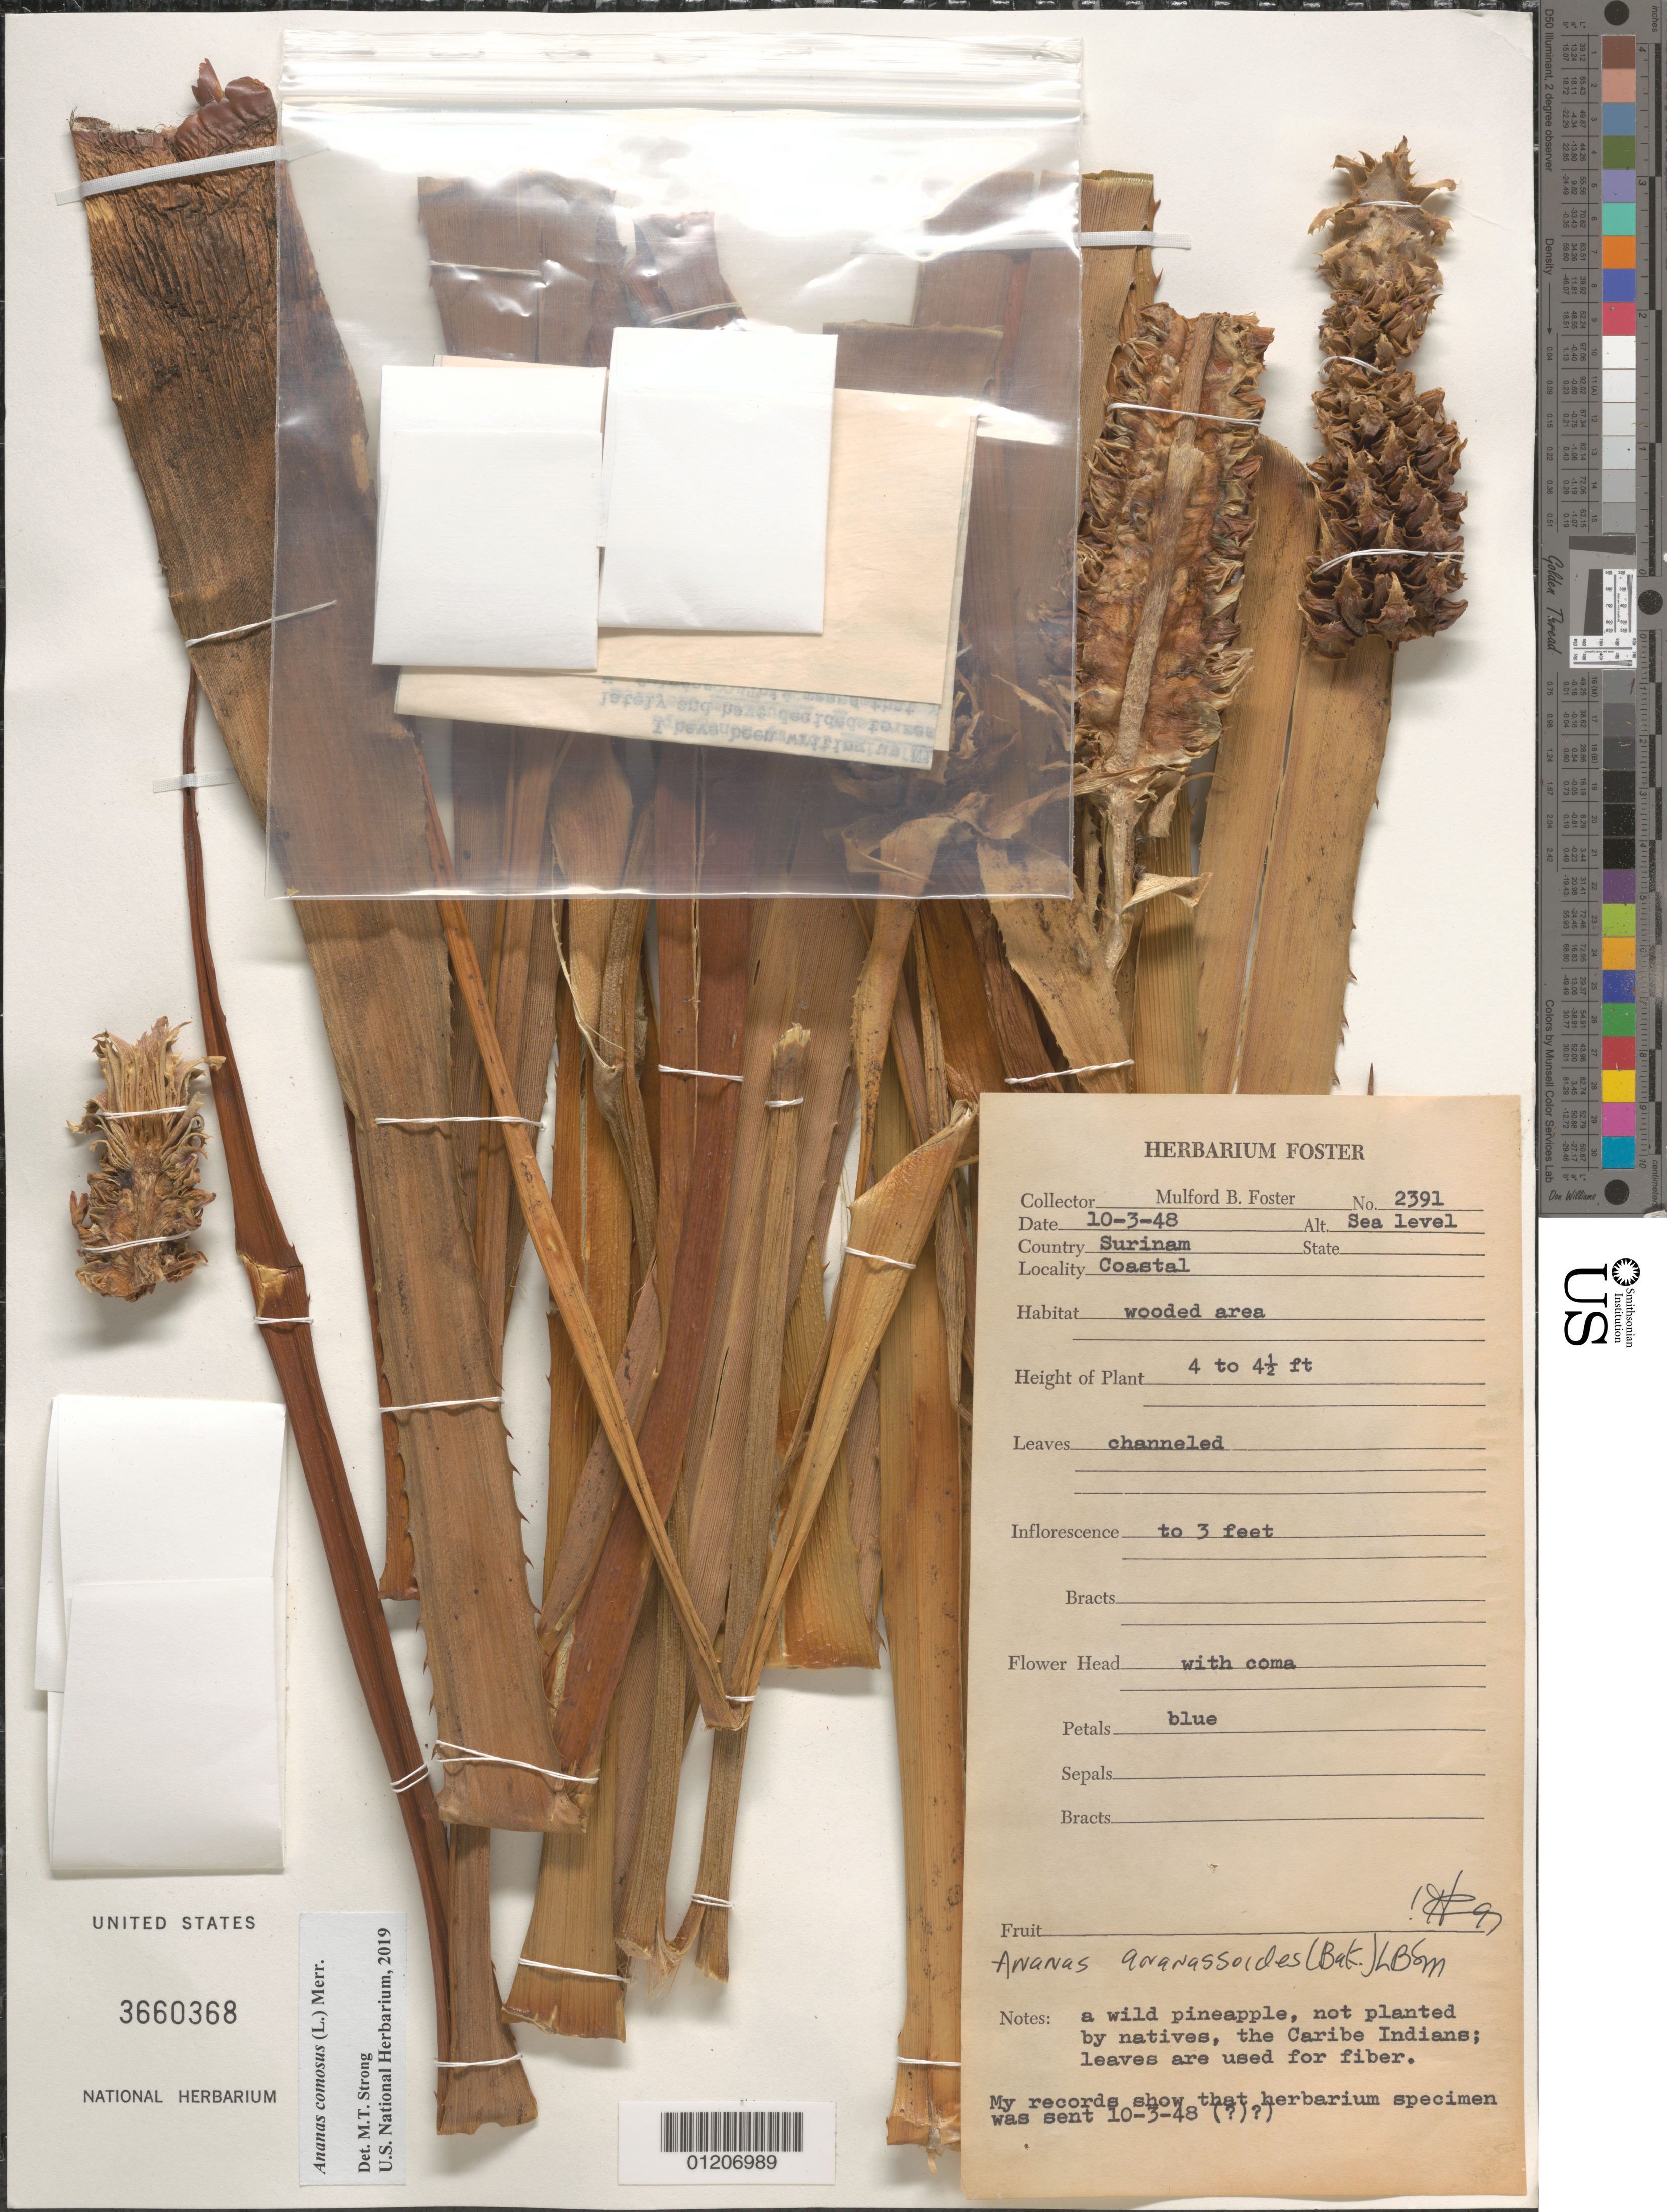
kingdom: Plantae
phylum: Tracheophyta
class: Liliopsida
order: Poales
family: Bromeliaceae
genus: Ananas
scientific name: Ananas comosus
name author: (L.) Merr.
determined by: Strong, Mark T., (BOT), Smithsonian Institution - National Museum of Natural History (UNITED STATES)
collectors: M. B. Foster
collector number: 2391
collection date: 1948-03-10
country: Suriname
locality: coastal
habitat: Wooded area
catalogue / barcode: US 3660368